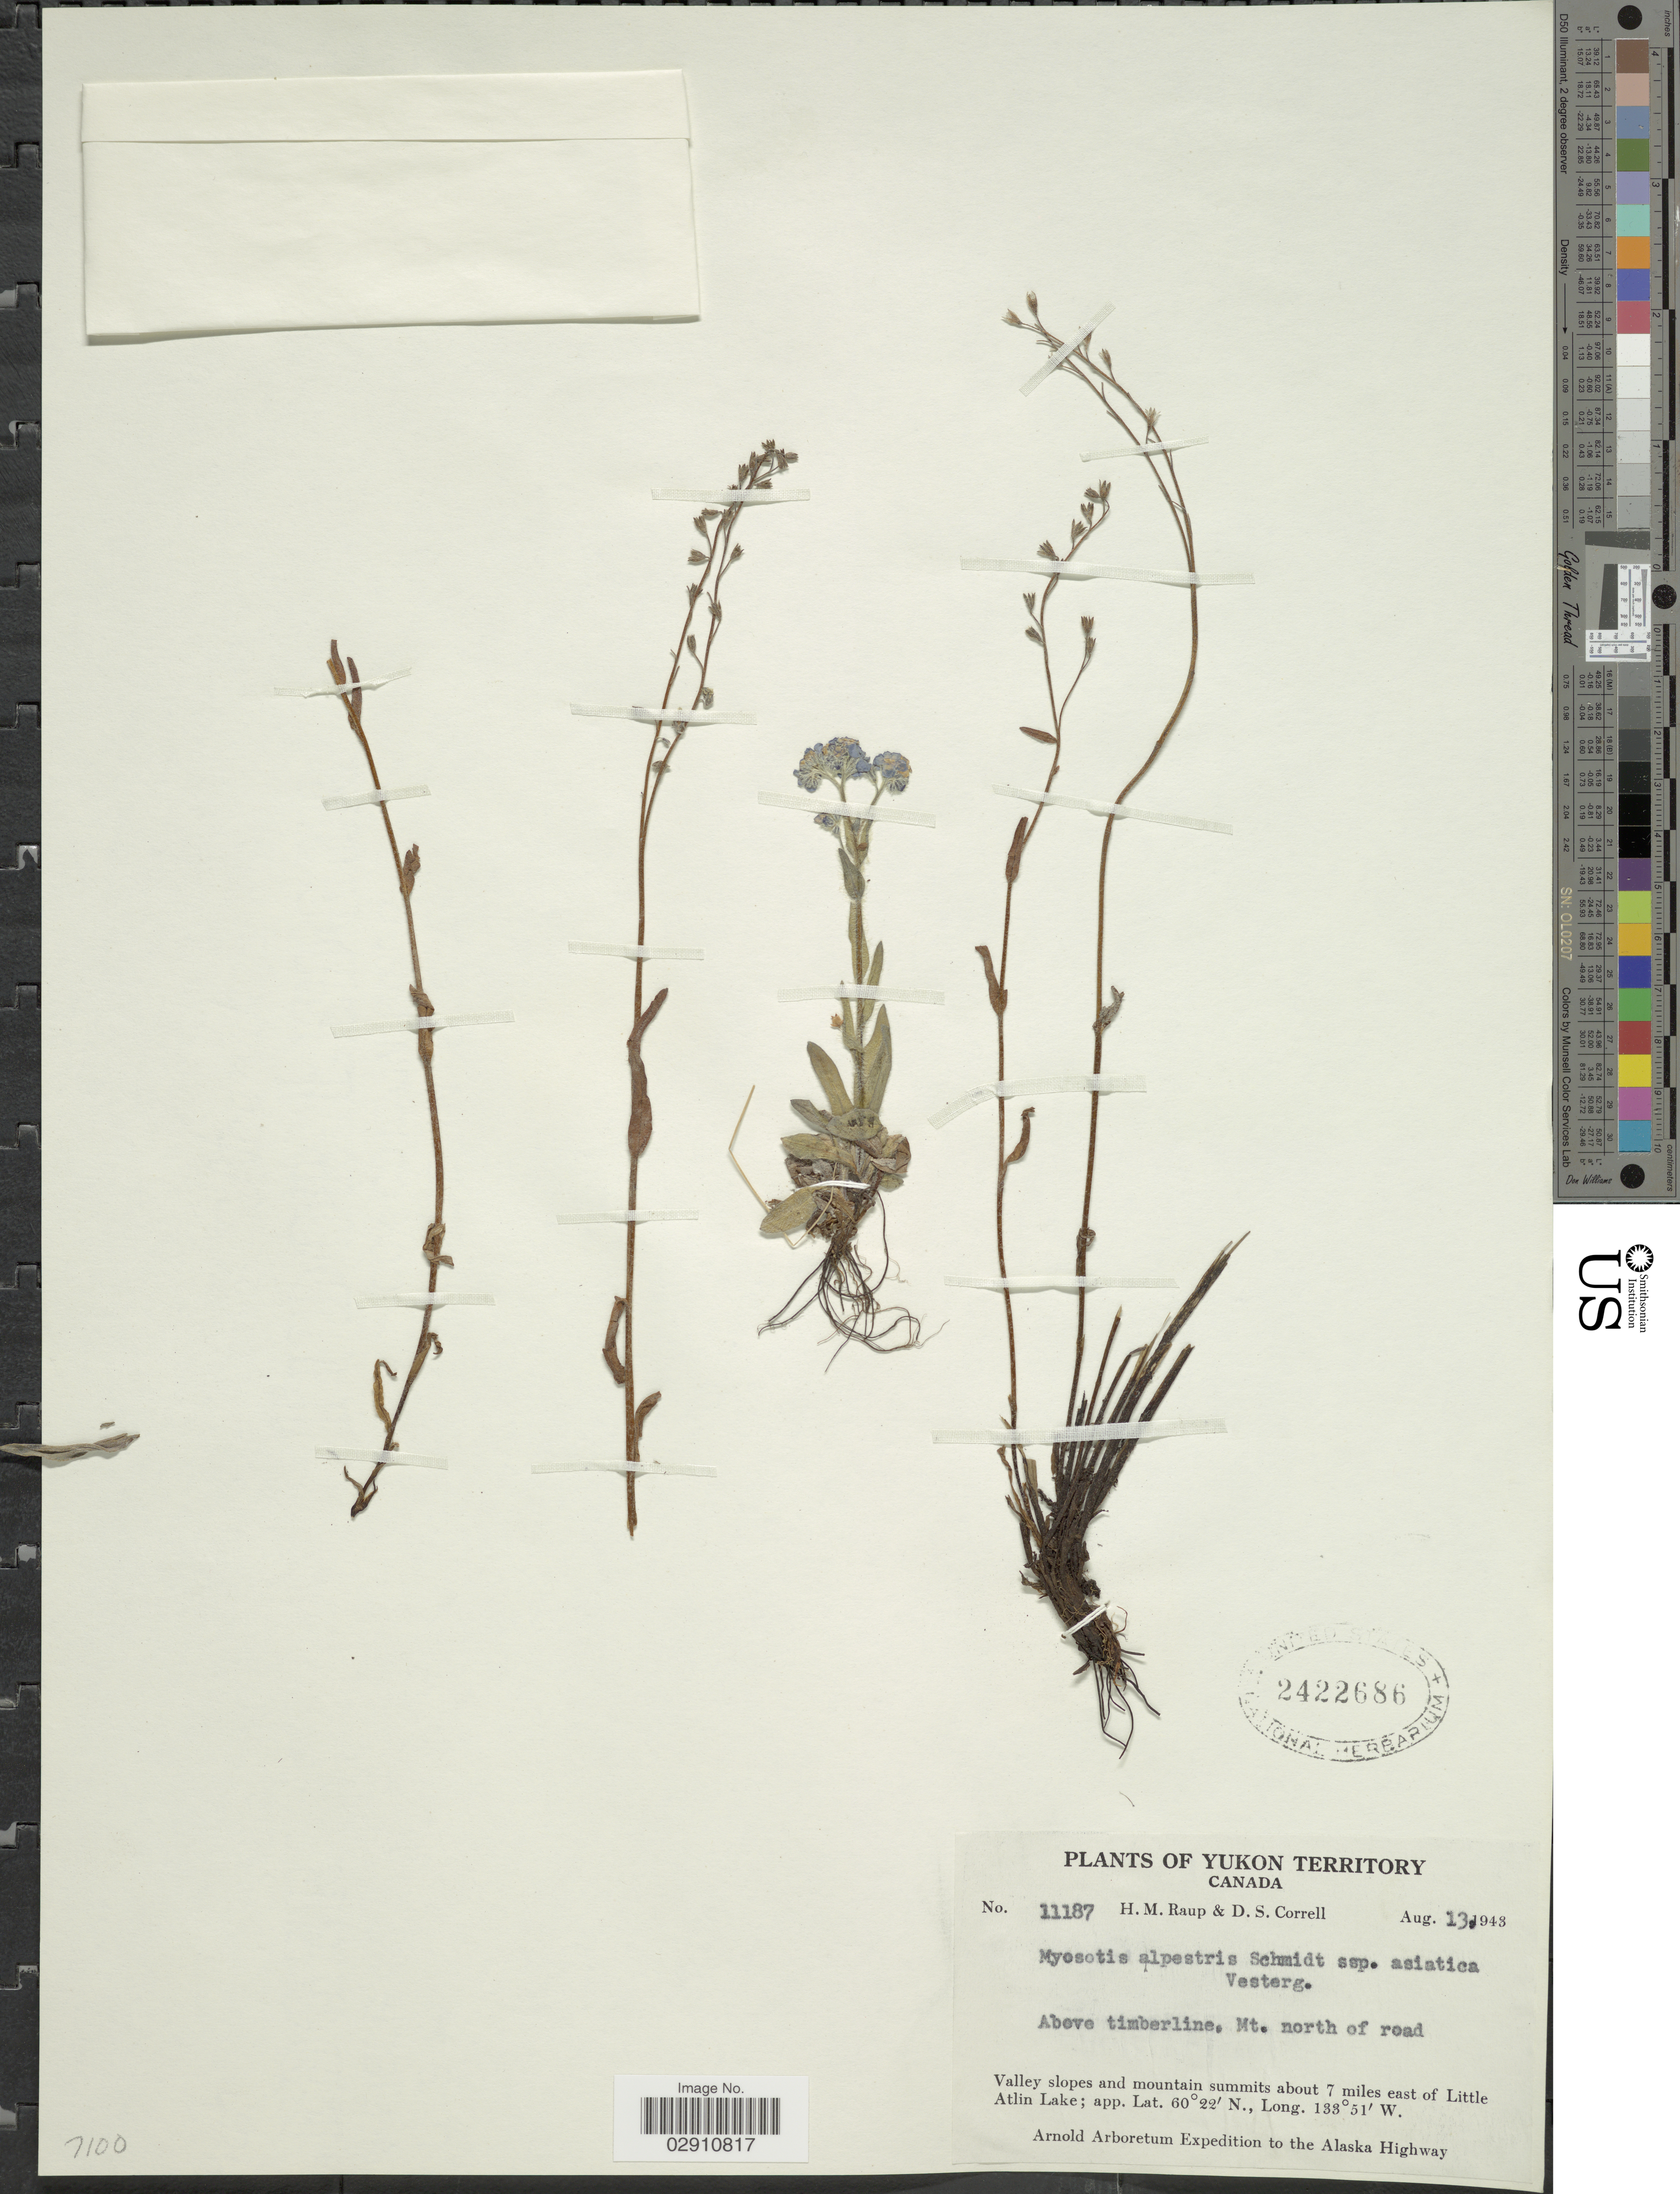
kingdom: Plantae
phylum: Tracheophyta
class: Magnoliopsida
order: Boraginales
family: Boraginaceae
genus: Myosotis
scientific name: Myosotis alpestris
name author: F.W. Schmidt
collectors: H. Raup & D. S. Correll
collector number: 11187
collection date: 1943-08-13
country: Canada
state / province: Yukon Territory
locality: Above timberline, Mt. north of road. Valley slopes and mountain summits about 7 miles east of Little Atlin Lake. Alaska Highway.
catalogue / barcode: US 2422686